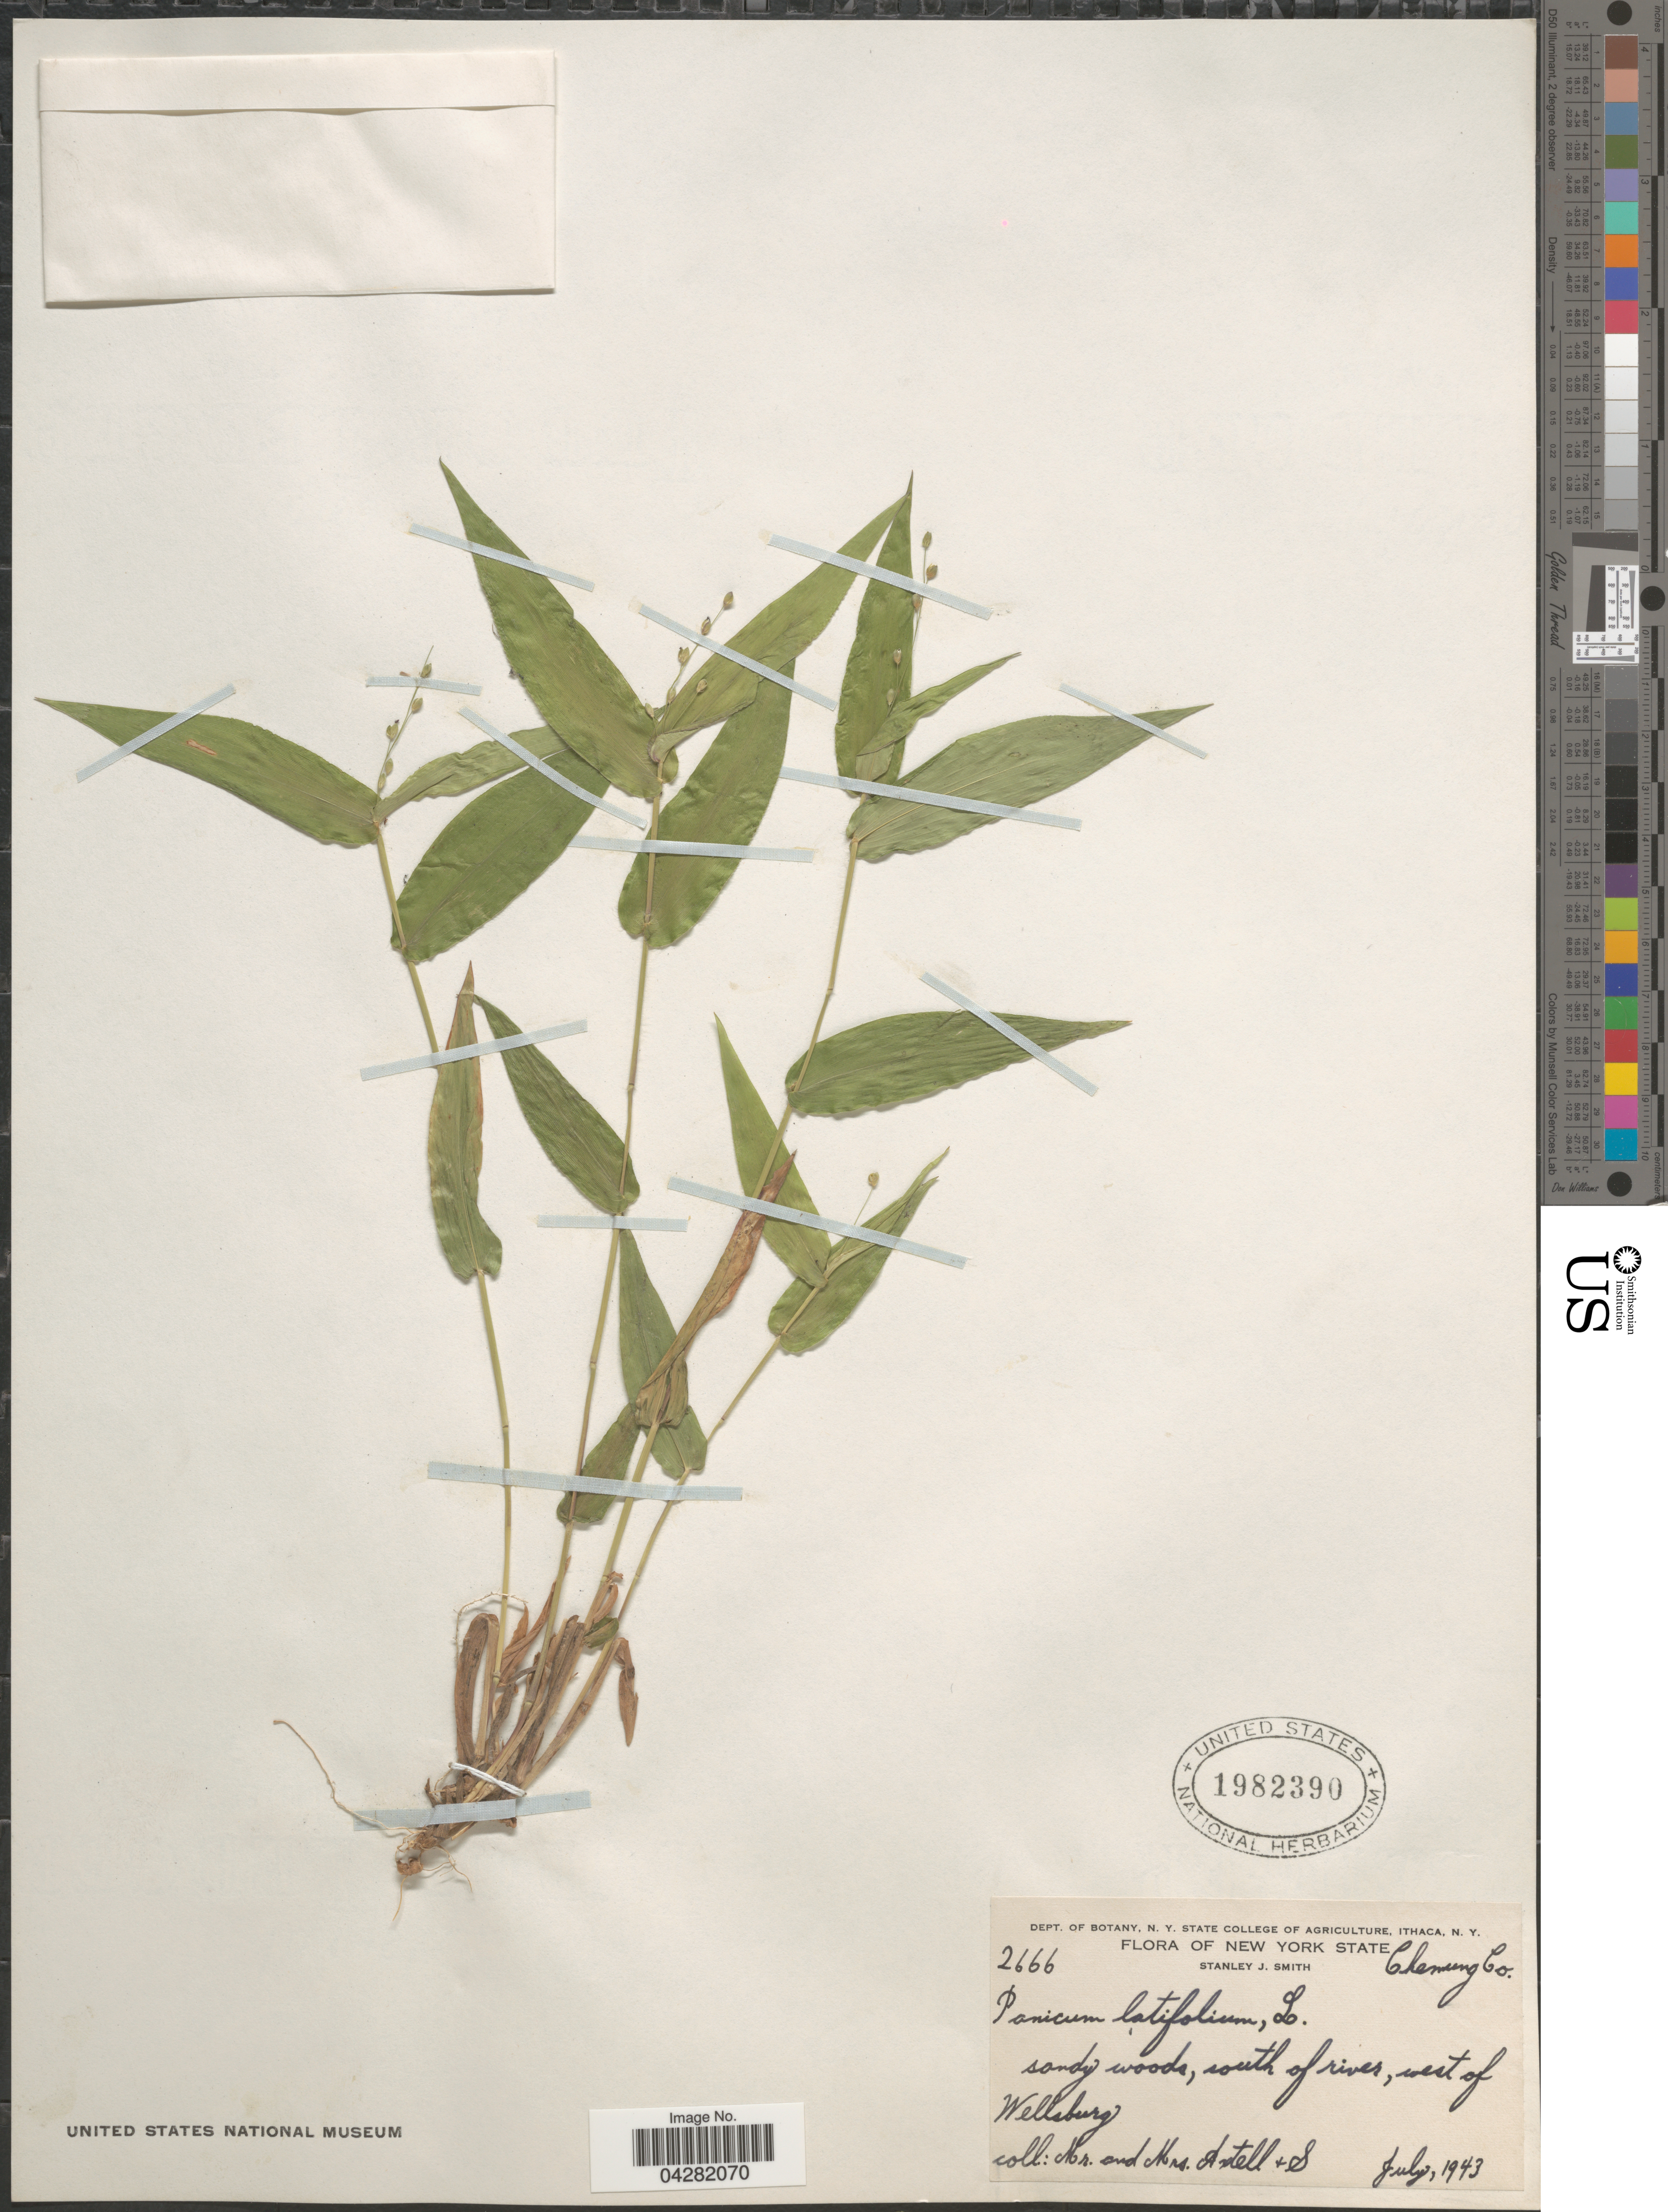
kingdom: Plantae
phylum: Tracheophyta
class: Liliopsida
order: Poales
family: Poaceae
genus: Dichanthelium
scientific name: Dichanthelium latifolium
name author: (L.) Harvill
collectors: Mr. Axtell, H. Axtell & S. Smith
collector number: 2666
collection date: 1943-07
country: United States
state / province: New York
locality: Chemung Co. South of river, east of Wellsburg.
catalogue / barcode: US 1982390